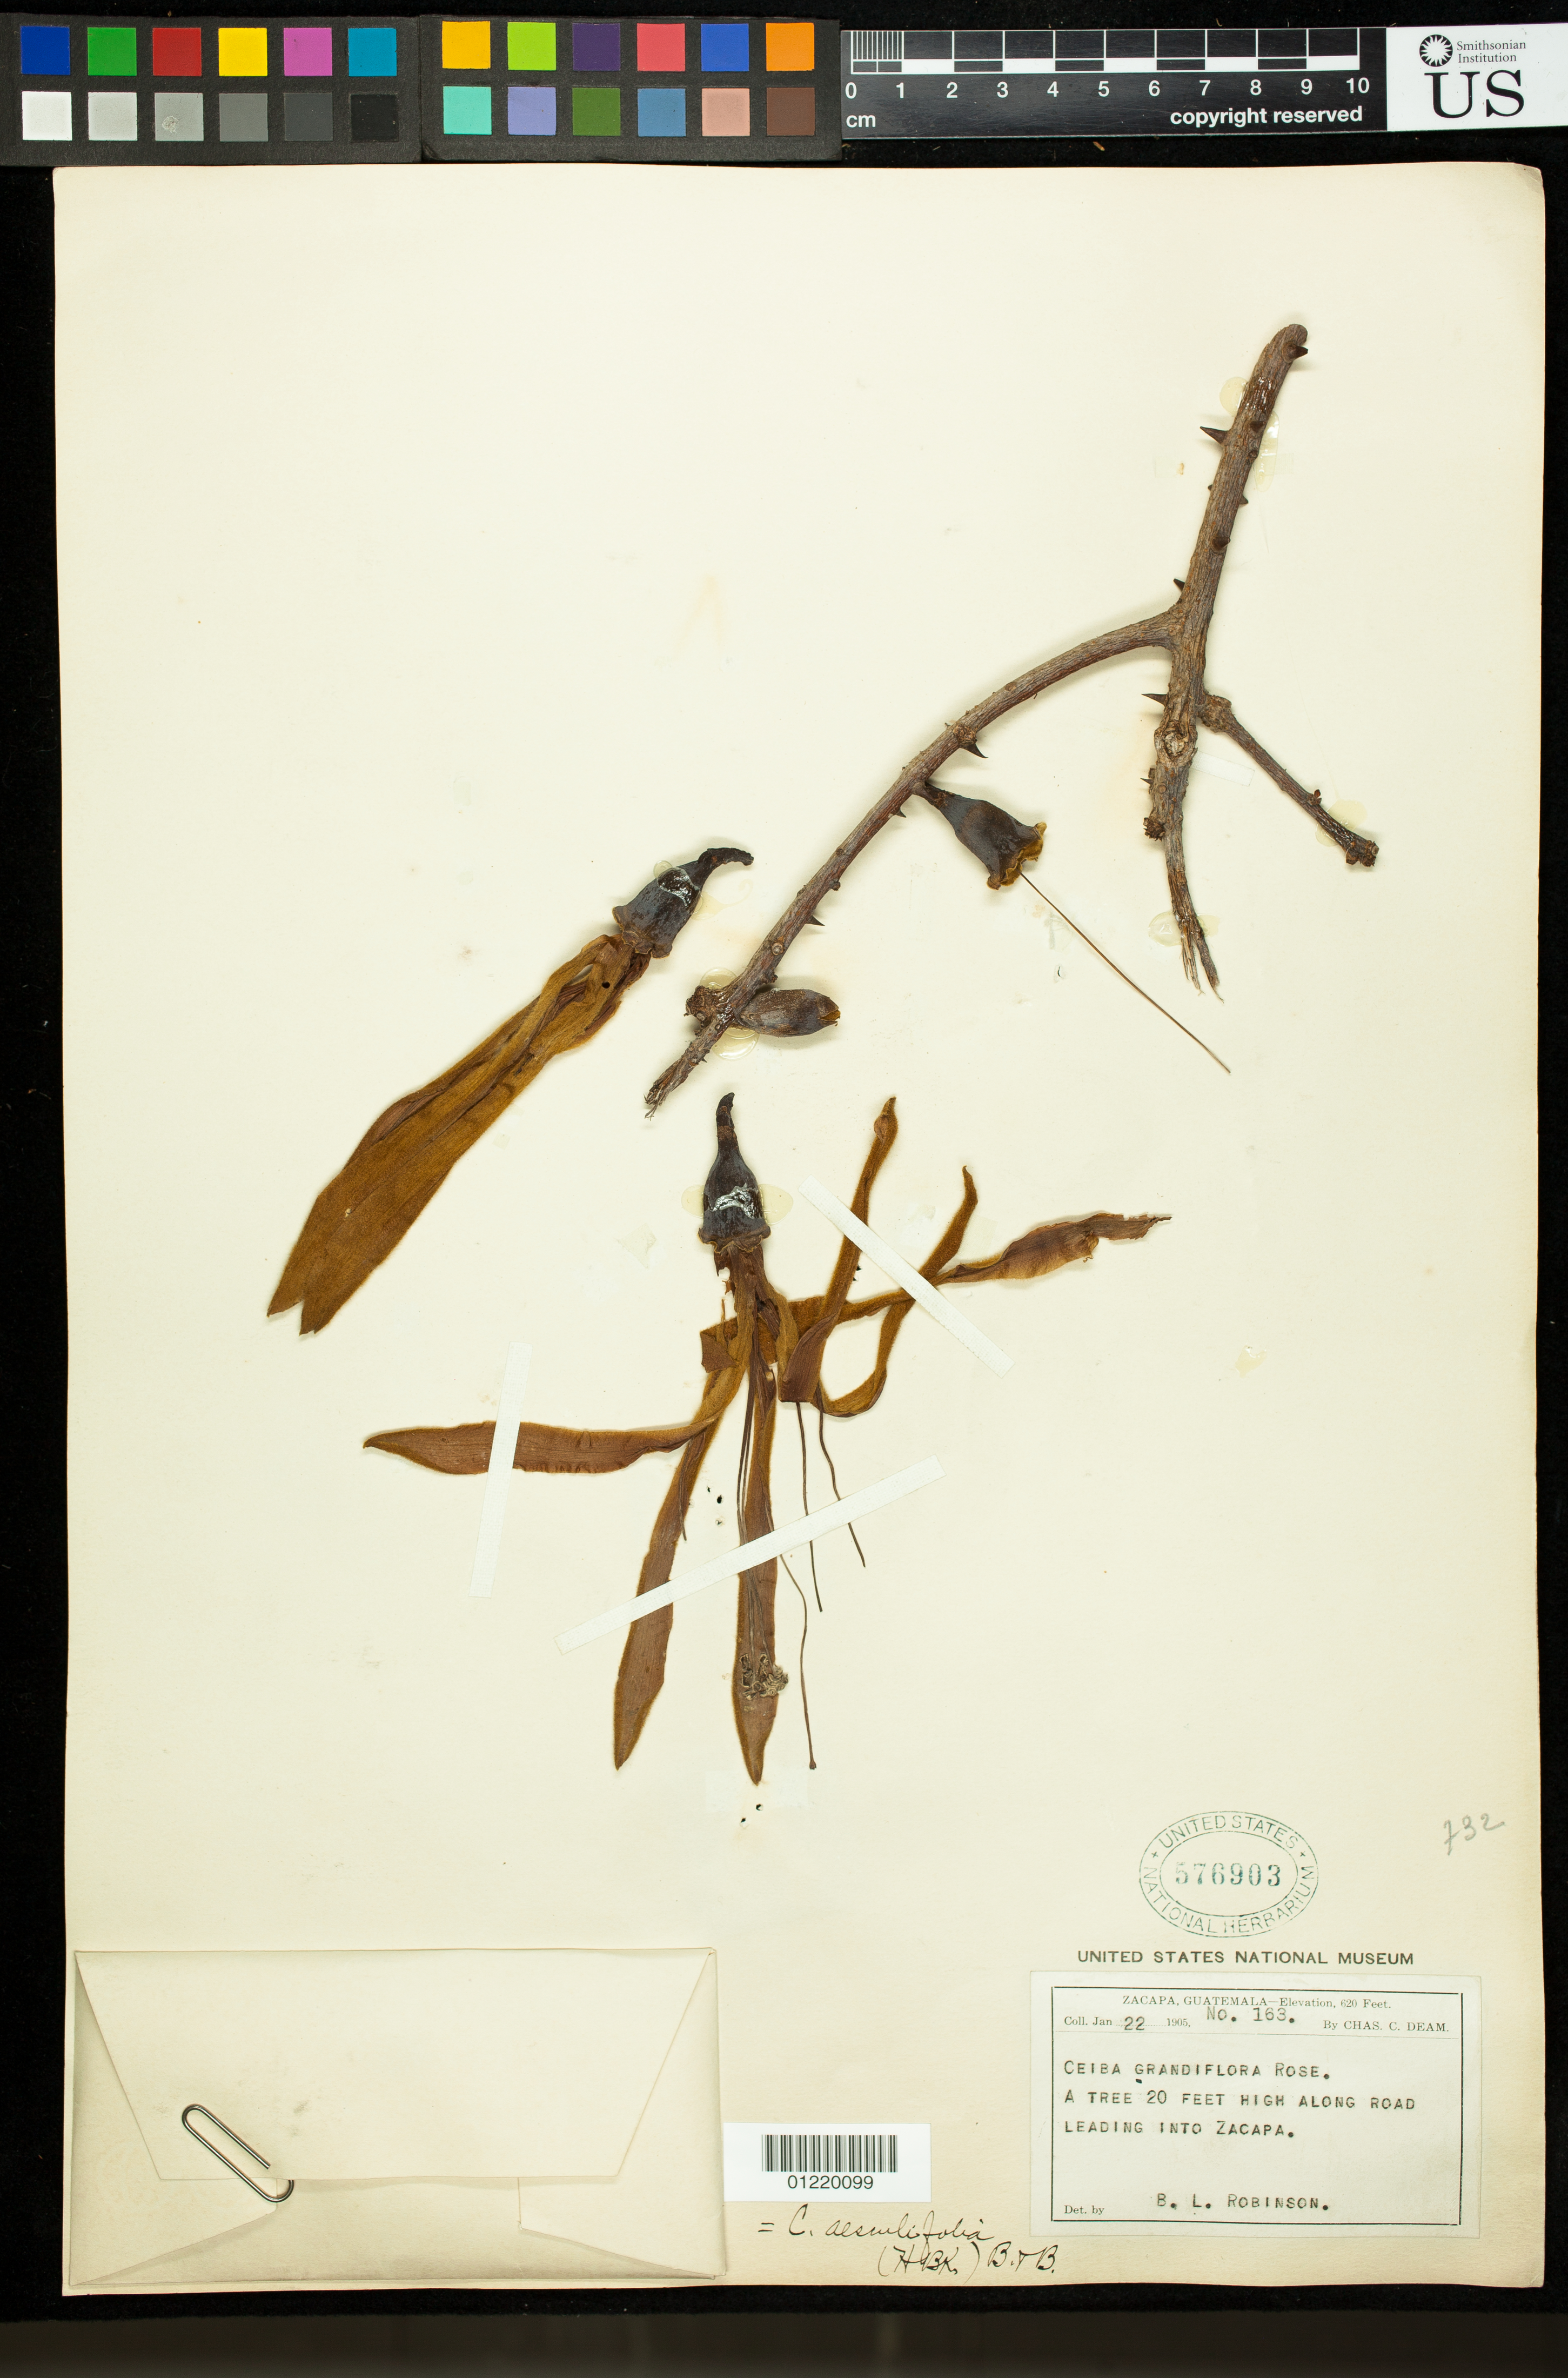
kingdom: Plantae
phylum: Tracheophyta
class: Magnoliopsida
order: Malvales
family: Malvaceae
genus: Ceiba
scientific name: Ceiba aesculifolia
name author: (Kunth) Britten & Baker f.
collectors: B. L. Robinson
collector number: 163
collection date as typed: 1/22/1905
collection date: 1905-01-22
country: Guatemala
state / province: Zacapa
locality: Along the road leading into Zacapa.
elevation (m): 189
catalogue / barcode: US 576903